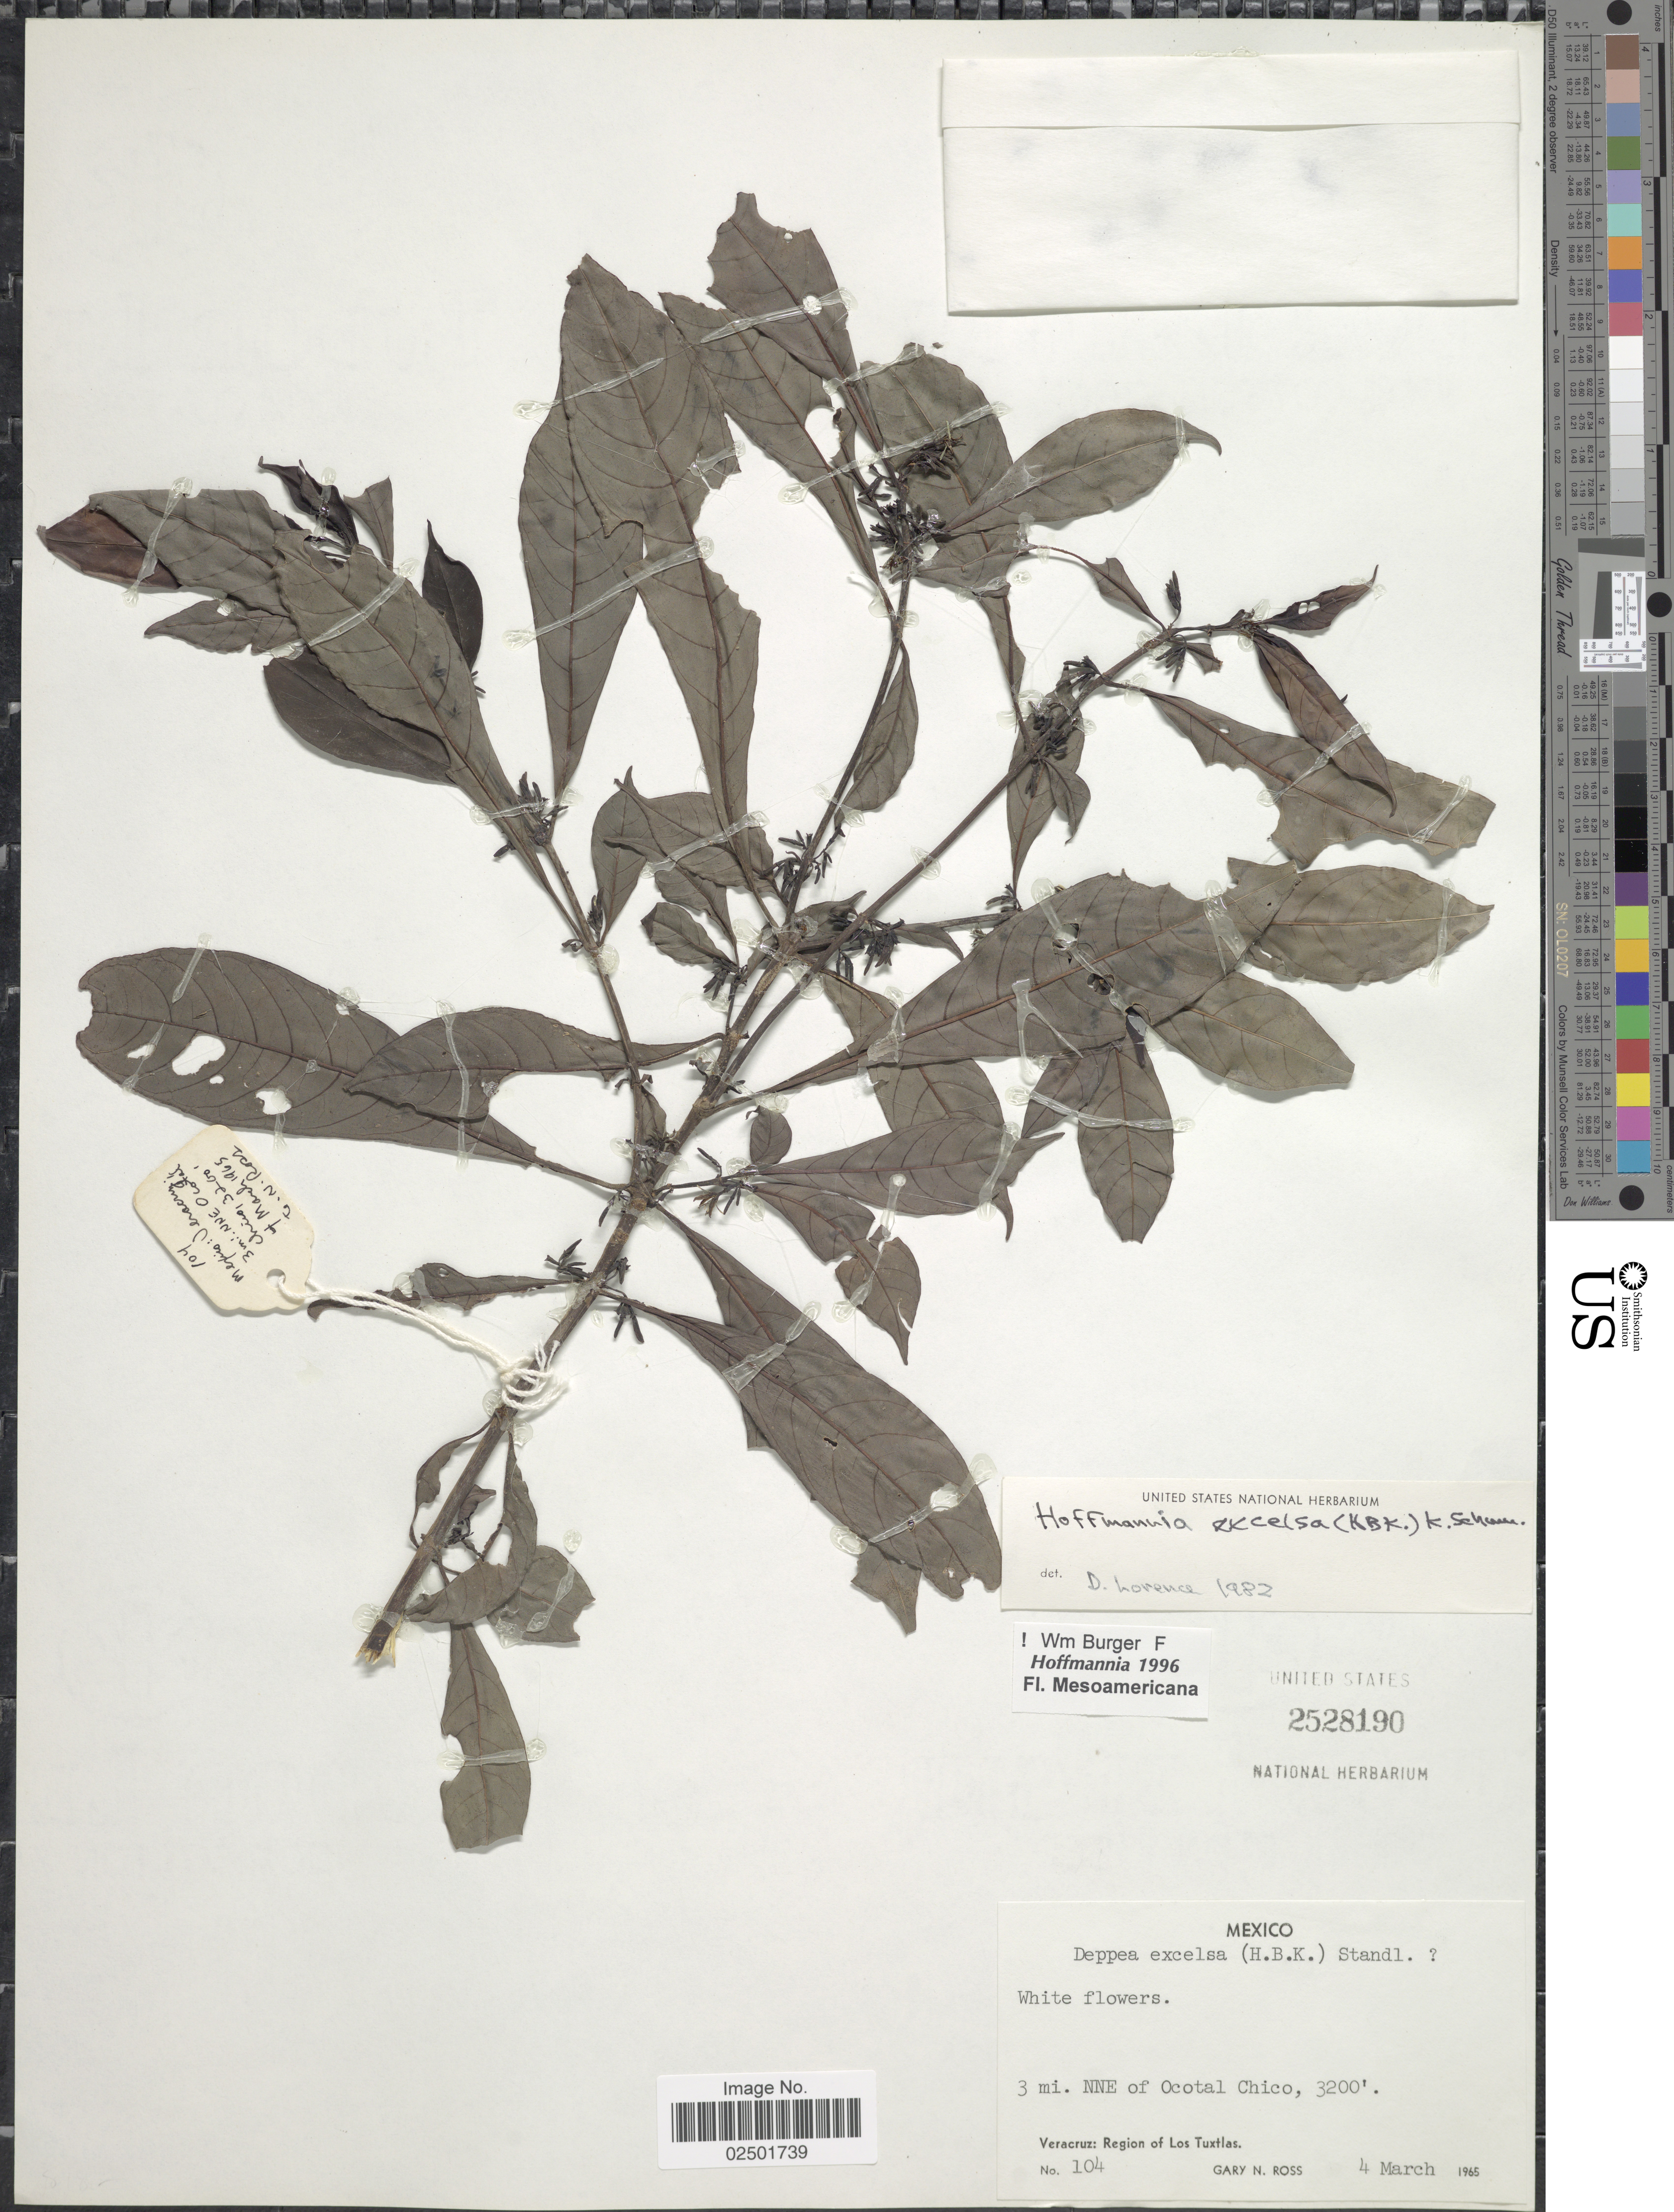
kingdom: Plantae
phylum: Tracheophyta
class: Magnoliopsida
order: Gentianales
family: Rubiaceae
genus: Hoffmannia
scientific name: Hoffmannia excelsa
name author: (Kunth) K. Schum.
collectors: G. N. Ross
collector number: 104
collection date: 1965-03-04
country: Mexico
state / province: Veracruz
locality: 3 mi NNE of Ocotal Chici, Veracruz: Region of Los Tuxtlas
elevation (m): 975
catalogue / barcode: US 2528190